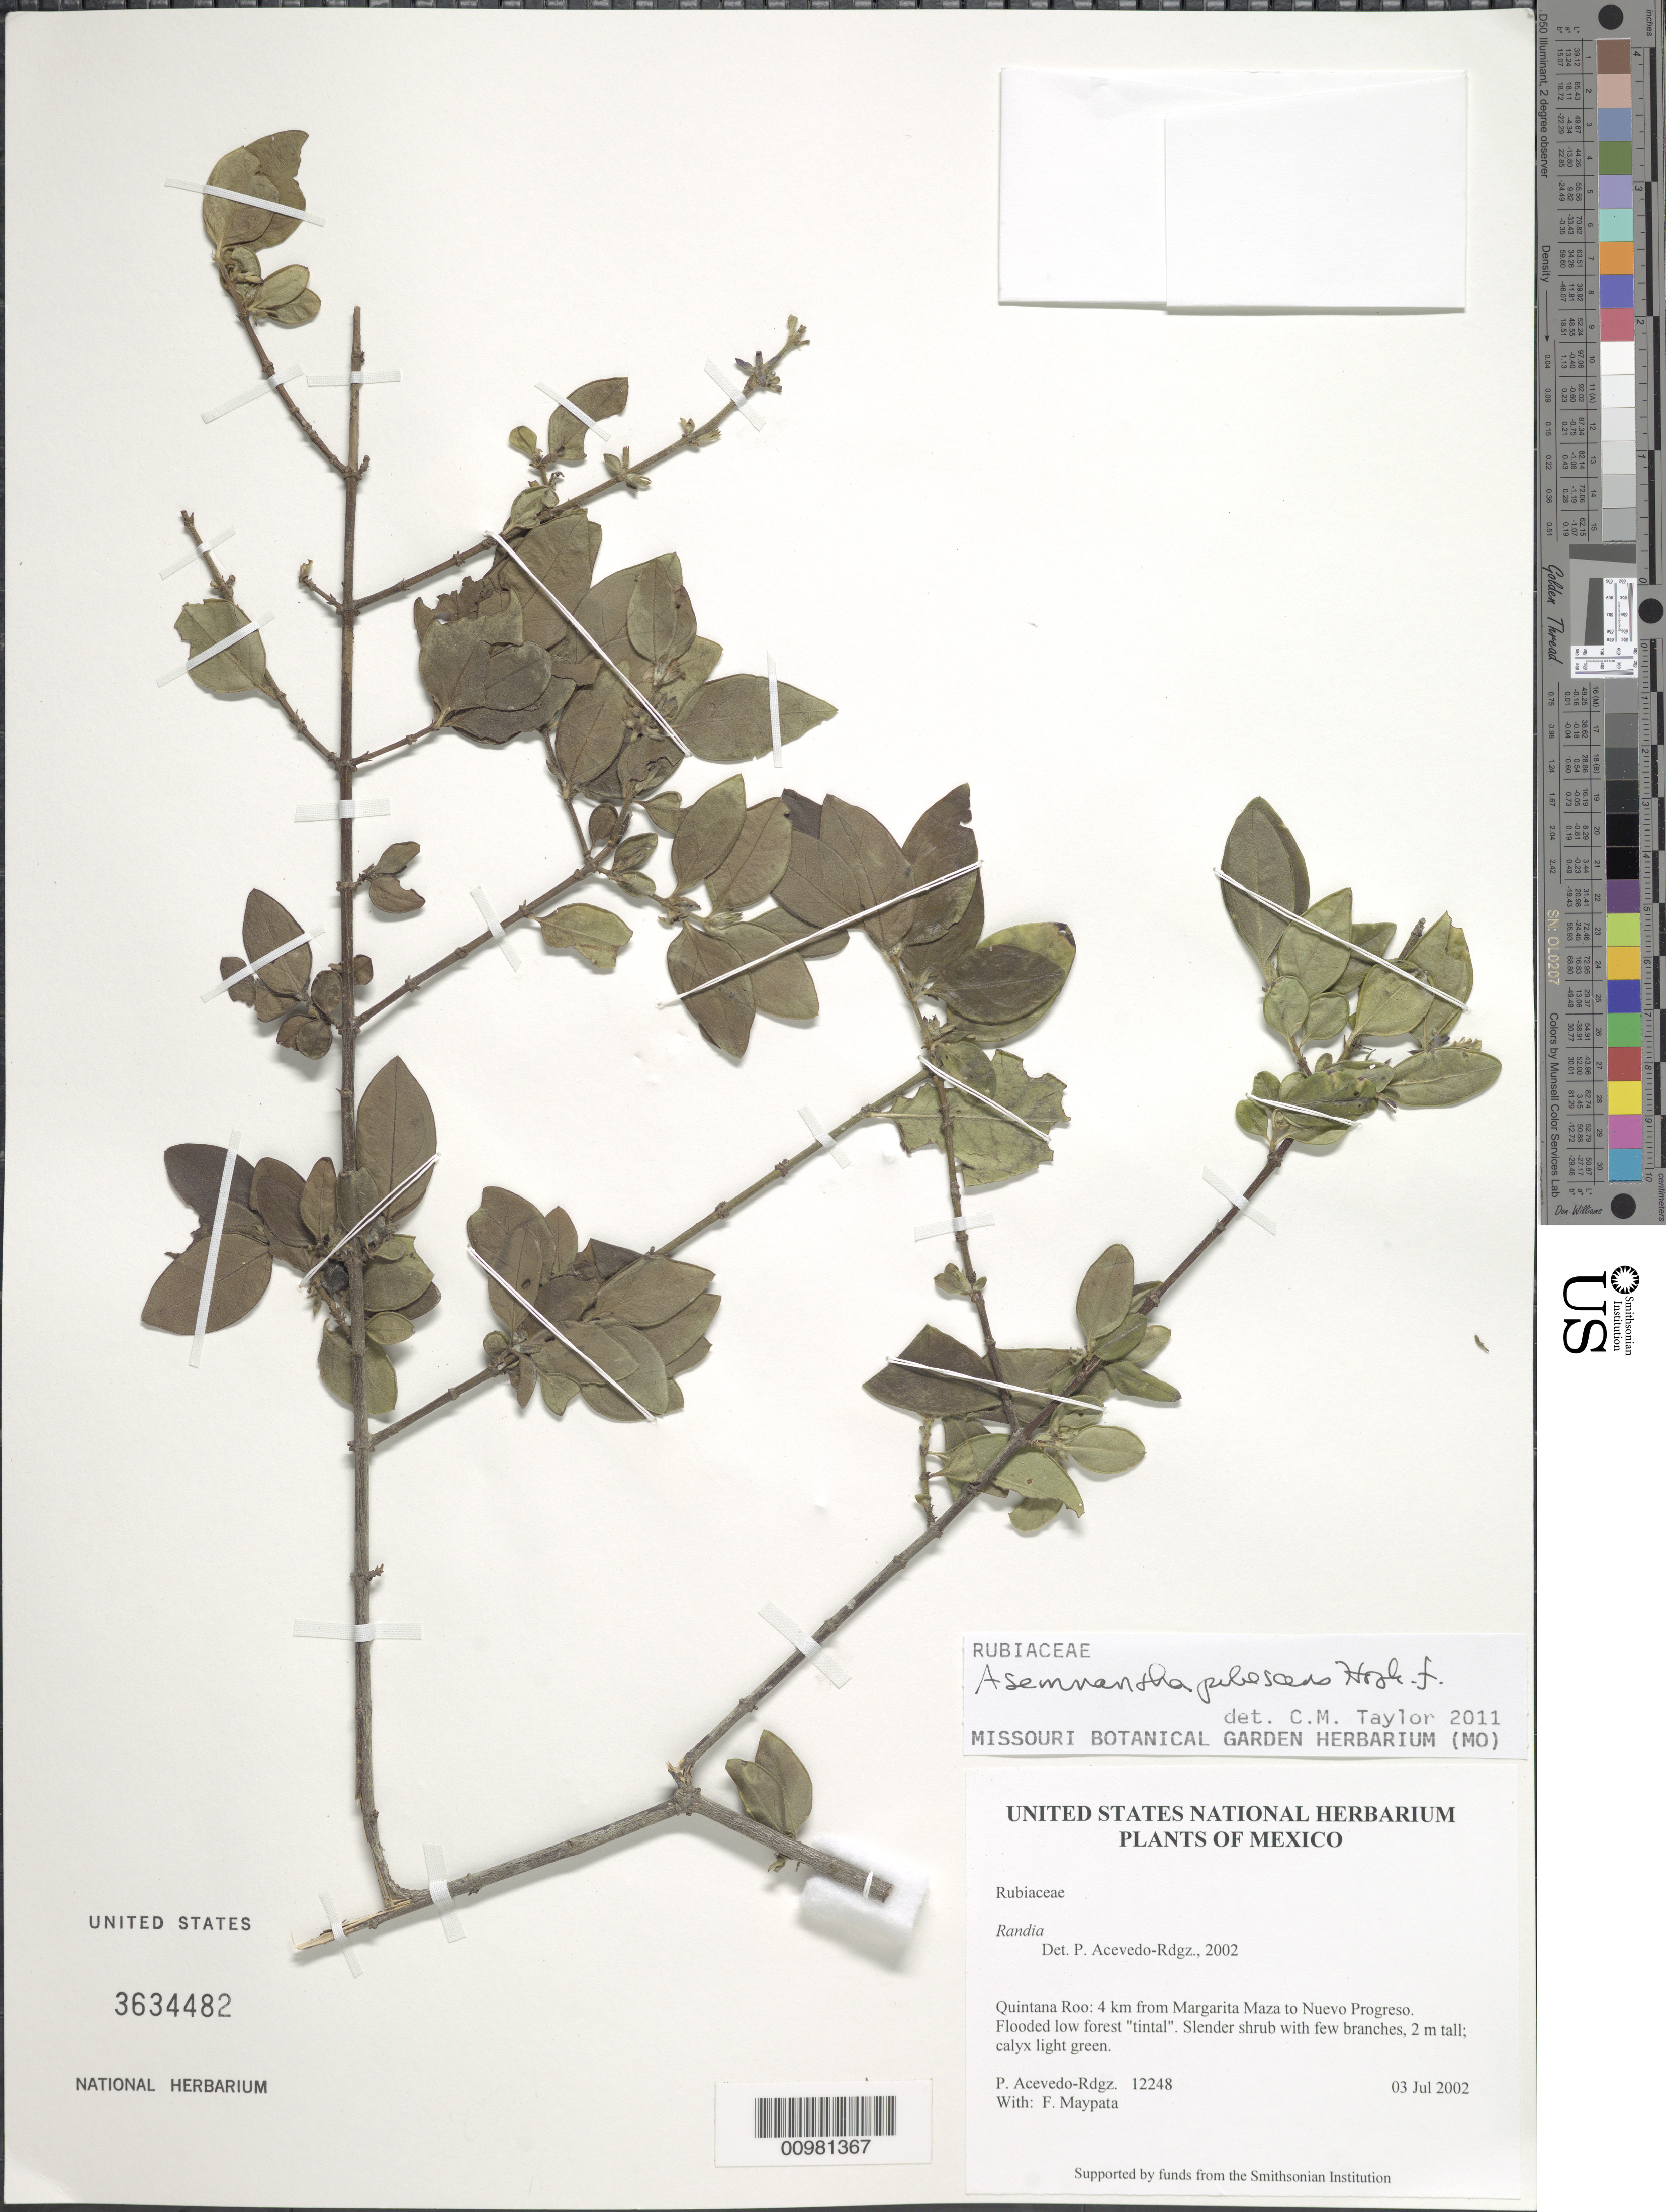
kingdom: Plantae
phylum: Tracheophyta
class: Magnoliopsida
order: Gentianales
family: Rubiaceae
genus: Asemnantha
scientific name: Asemnantha pubescens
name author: Hook. f.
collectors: P. Acevedo-Rodr. & F. Maypata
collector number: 12248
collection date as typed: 03 Jul 2002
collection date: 2002-07-03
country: Mexico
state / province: Quintana Roo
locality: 4 km from Margarita Maza to Nuevo Progreso.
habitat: Flooded low forest "tintal".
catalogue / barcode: US 3634482